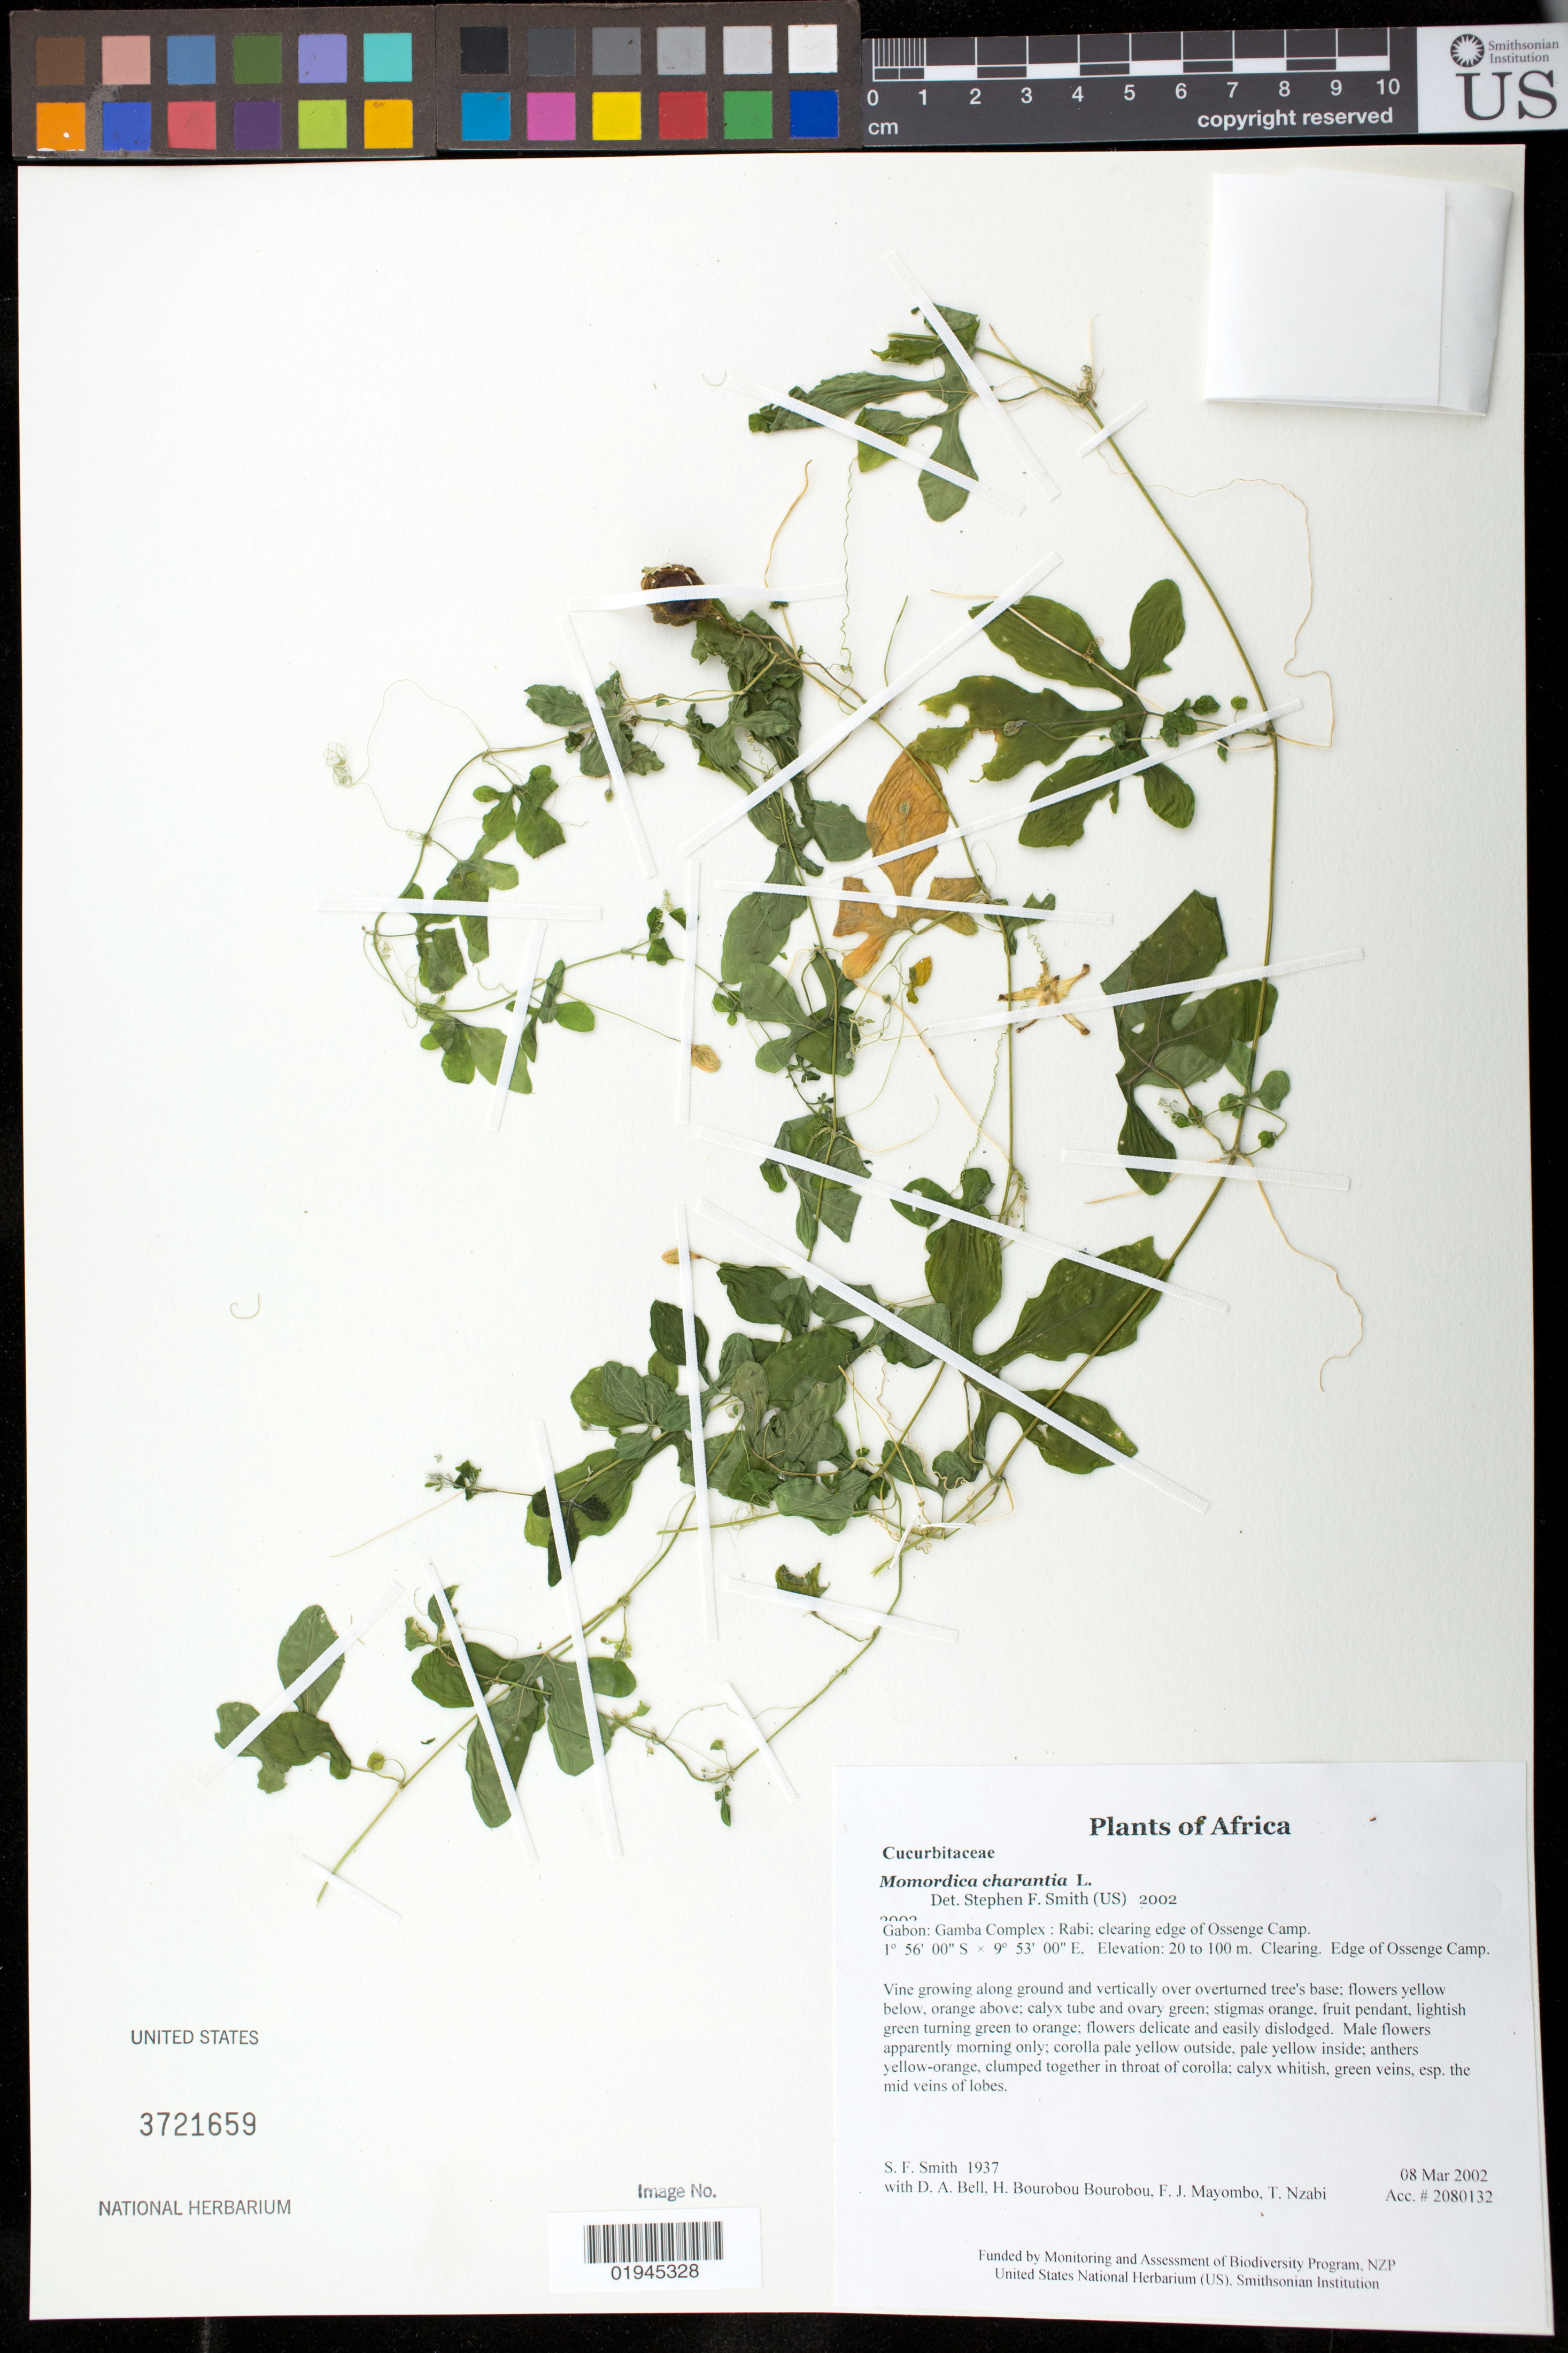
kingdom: Plantae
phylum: Tracheophyta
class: Magnoliopsida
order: Cucurbitales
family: Cucurbitaceae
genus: Momordica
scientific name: Momordica charantia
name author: L.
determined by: Smith, Stephen F., (US), NMNH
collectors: S.F. Smith, D. A. Bell, H. Bourobou Bourobou & F. J. Mayombo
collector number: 1937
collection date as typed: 08 Mar 2002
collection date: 2002-03-08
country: Gabon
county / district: Gamba Complex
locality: Rabi; clearing edge of Ossenge Camp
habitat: Clearing. Edge of Ossenge Camp.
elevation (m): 20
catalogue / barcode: US 3721659